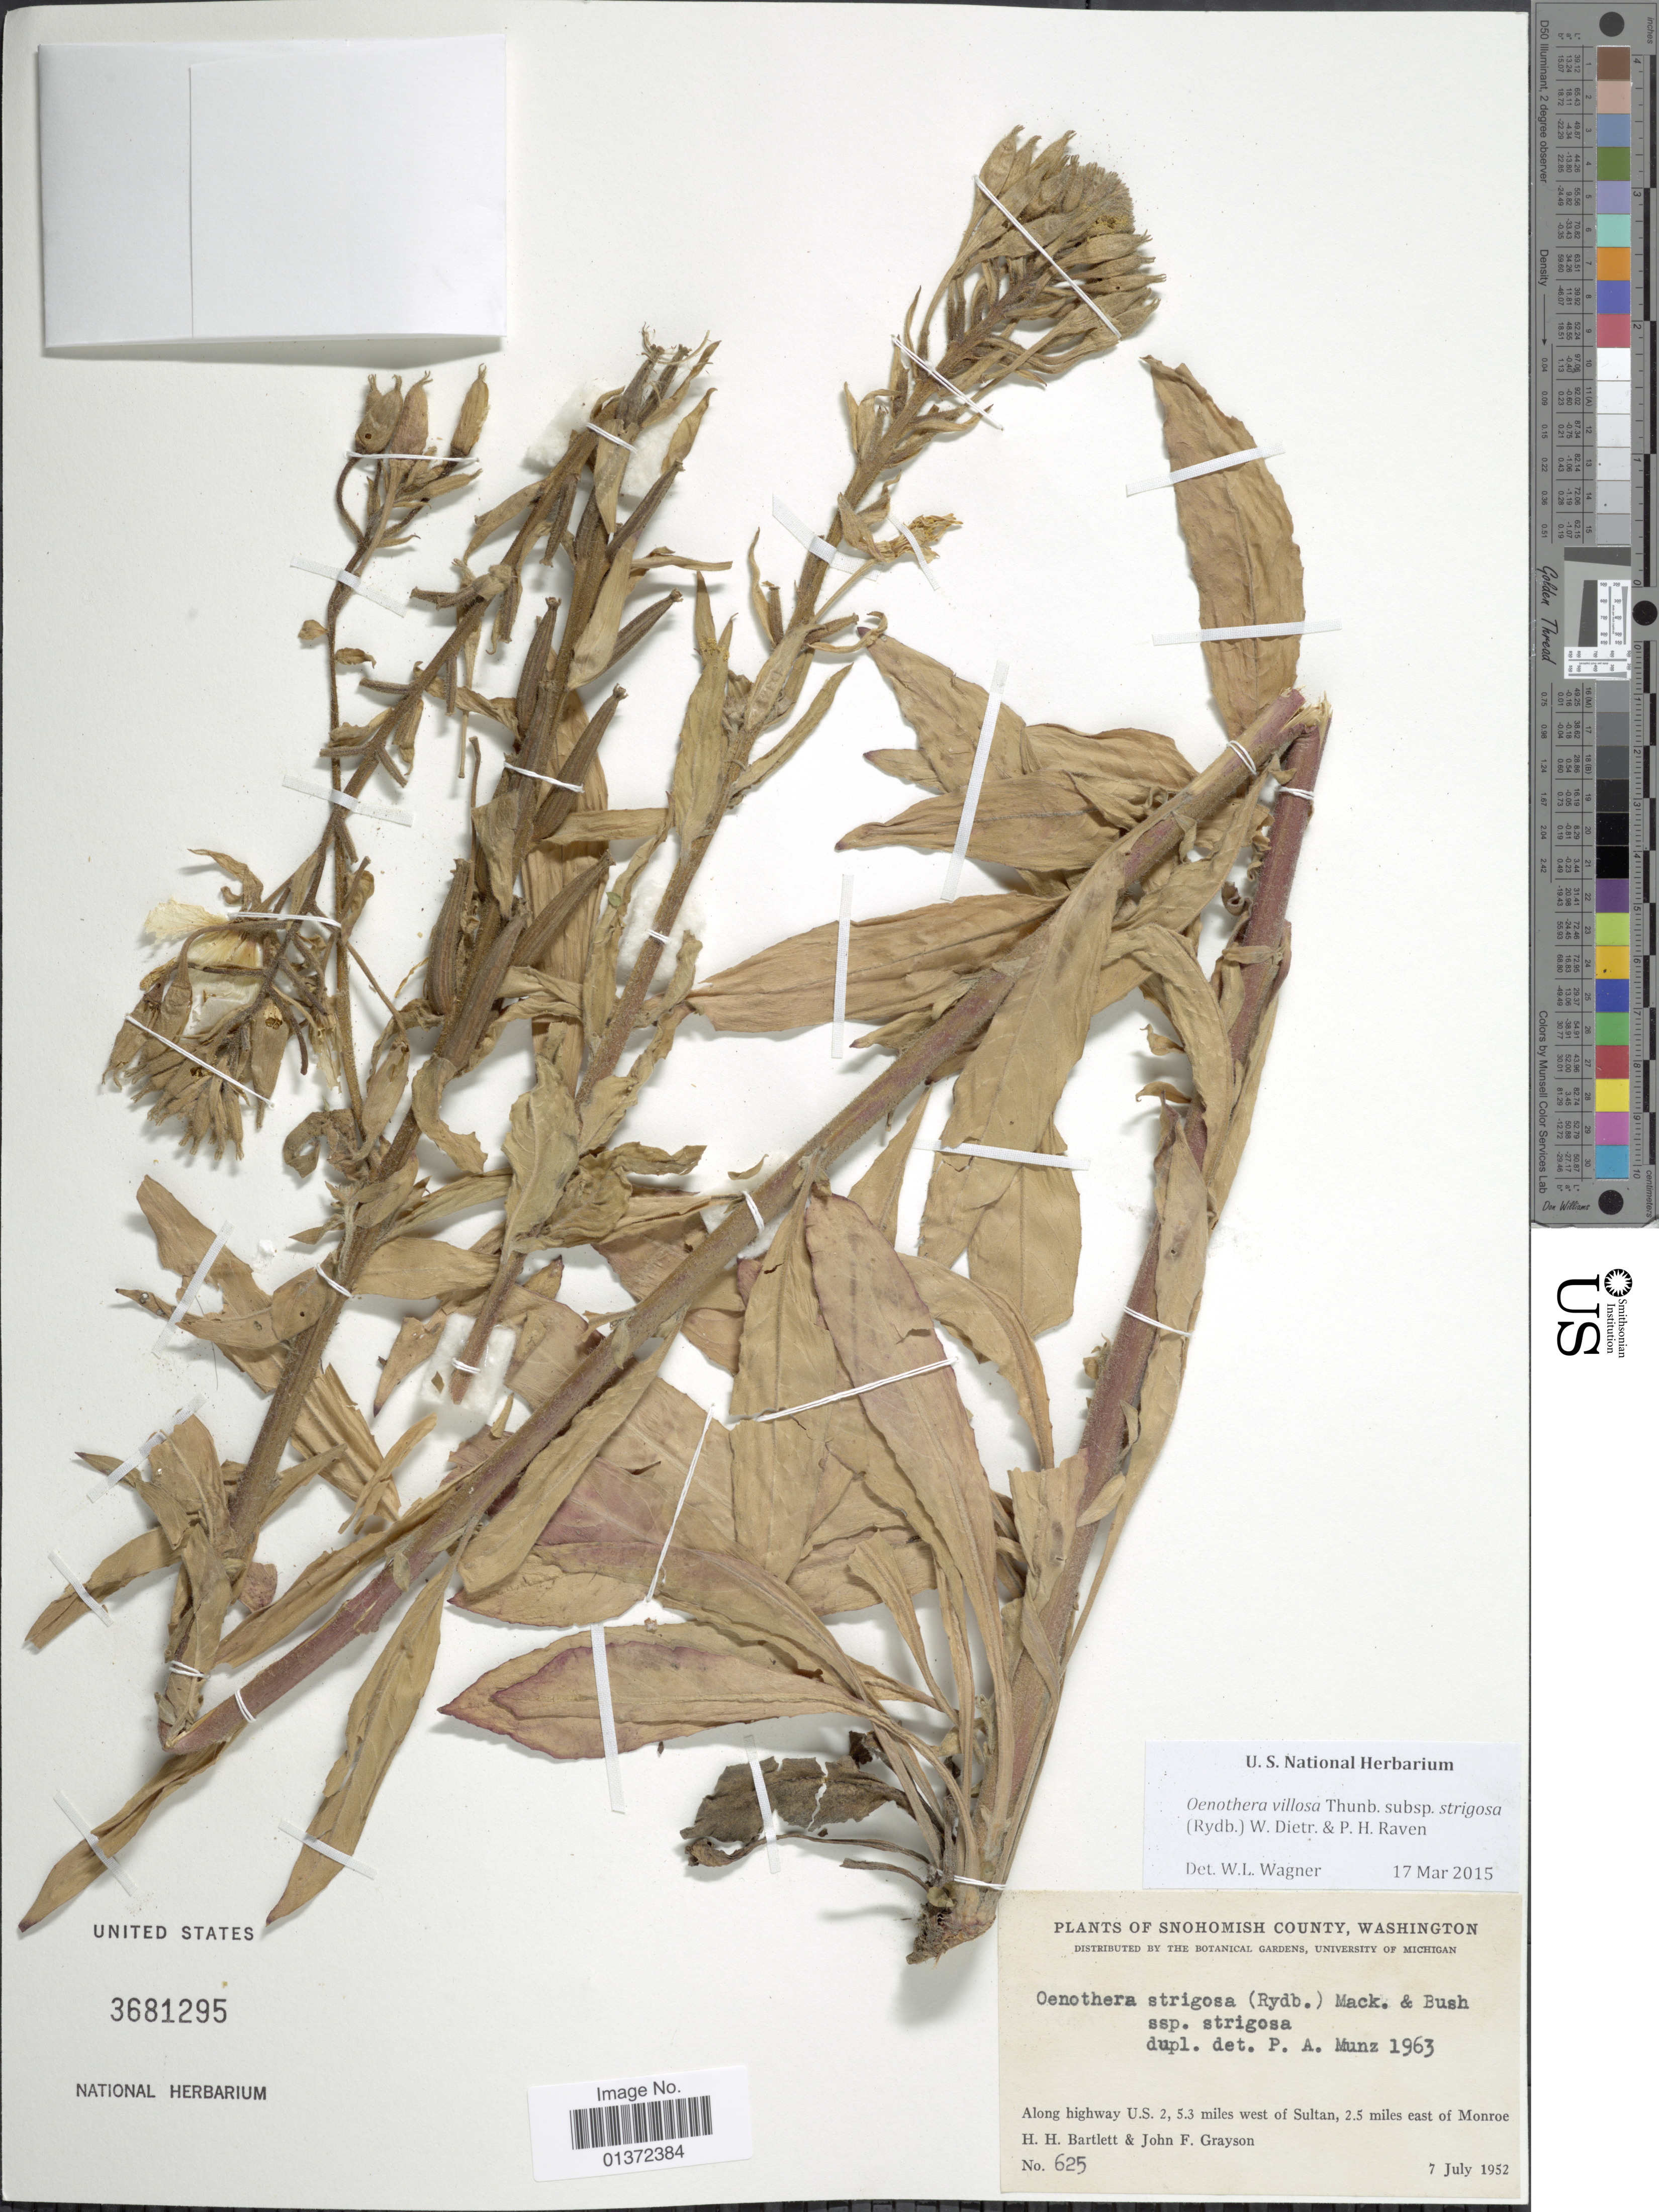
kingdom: Plantae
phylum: Tracheophyta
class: Magnoliopsida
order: Myrtales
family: Onagraceae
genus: Oenothera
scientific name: Oenothera villosa subsp. strigosa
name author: (Rydb.) W. Dietr. & P.H. Raven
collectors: H. H. Bartlett & J. Grayson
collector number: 625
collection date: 1952-07-07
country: United States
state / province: Washington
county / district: Snohomish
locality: Snohomish County, along highway U.S 2, 5.3 miles west of Sultan, 2.5 miles east of Monroe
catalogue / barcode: US 3681295